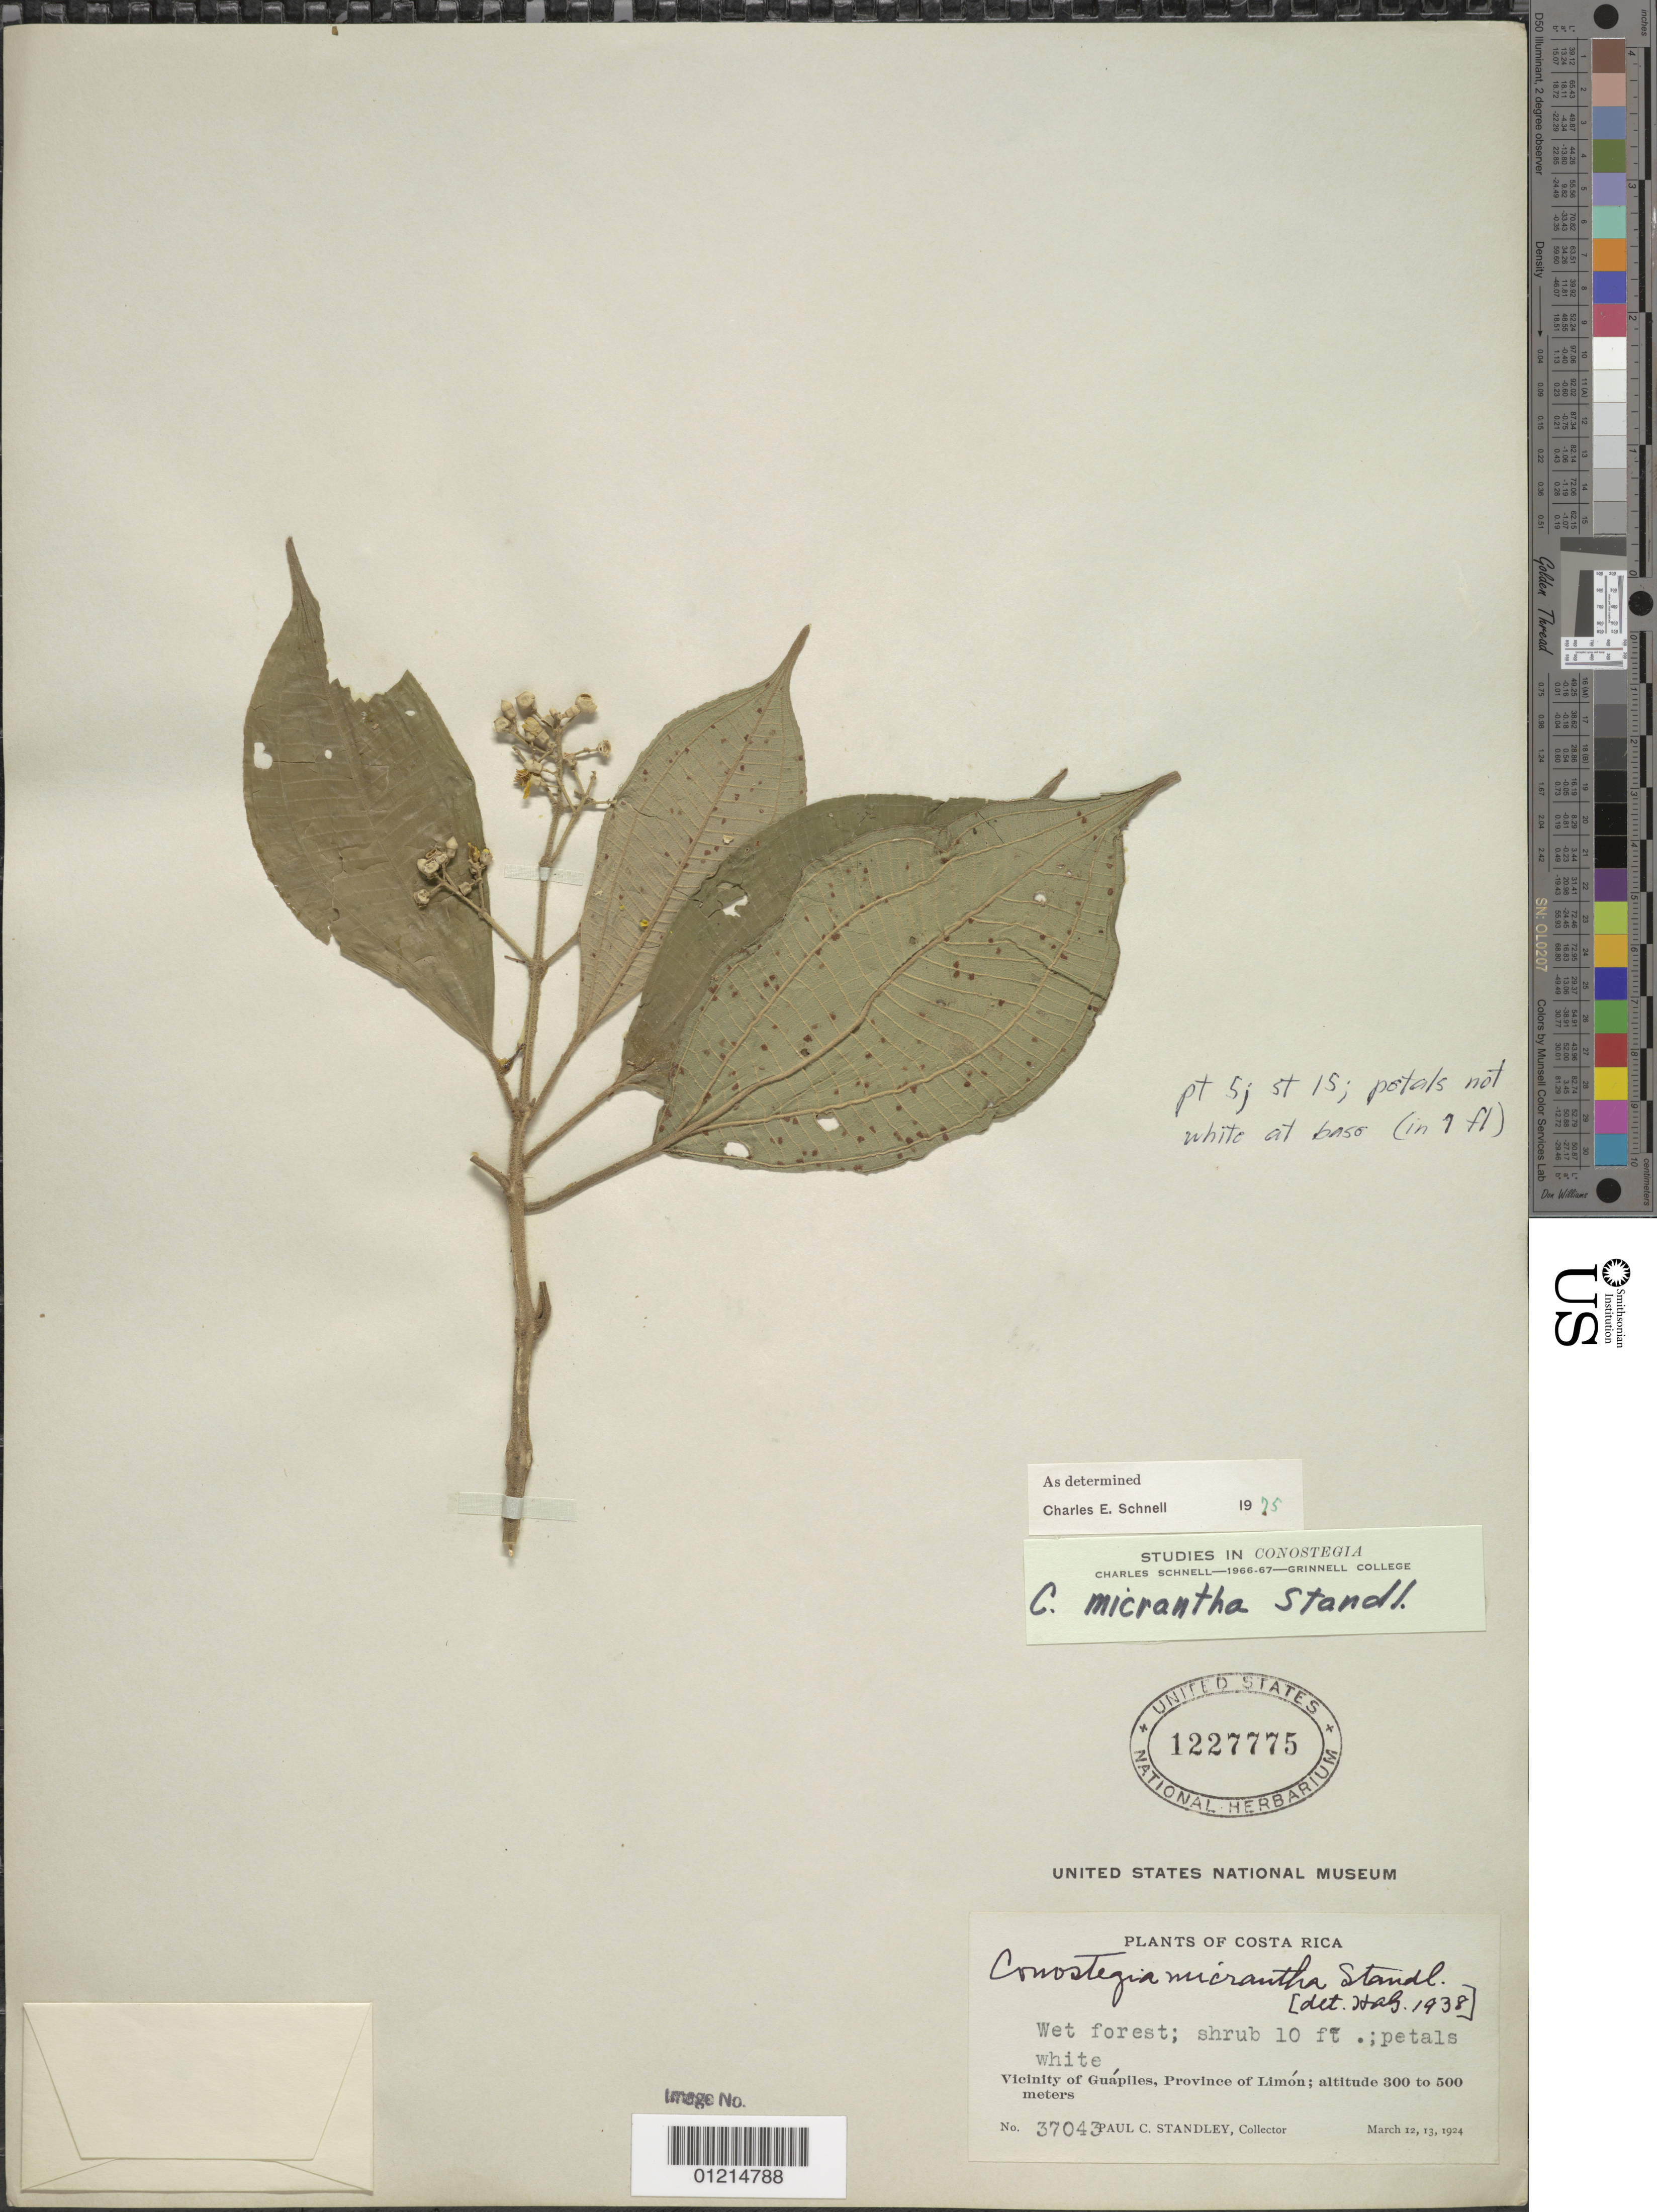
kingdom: Plantae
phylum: Tracheophyta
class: Magnoliopsida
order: Myrtales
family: Melastomataceae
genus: Conostegia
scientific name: Conostegia macrantha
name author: O. Berg ex Triana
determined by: Schnell, C. E.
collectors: P. C. Standley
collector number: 37043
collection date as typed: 12 Mar 1924 and 13 Mar 1924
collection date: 1924-03-12,1924-03-13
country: Costa Rica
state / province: Limón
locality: Vicinity of Guapiles.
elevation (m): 300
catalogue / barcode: US 1227775